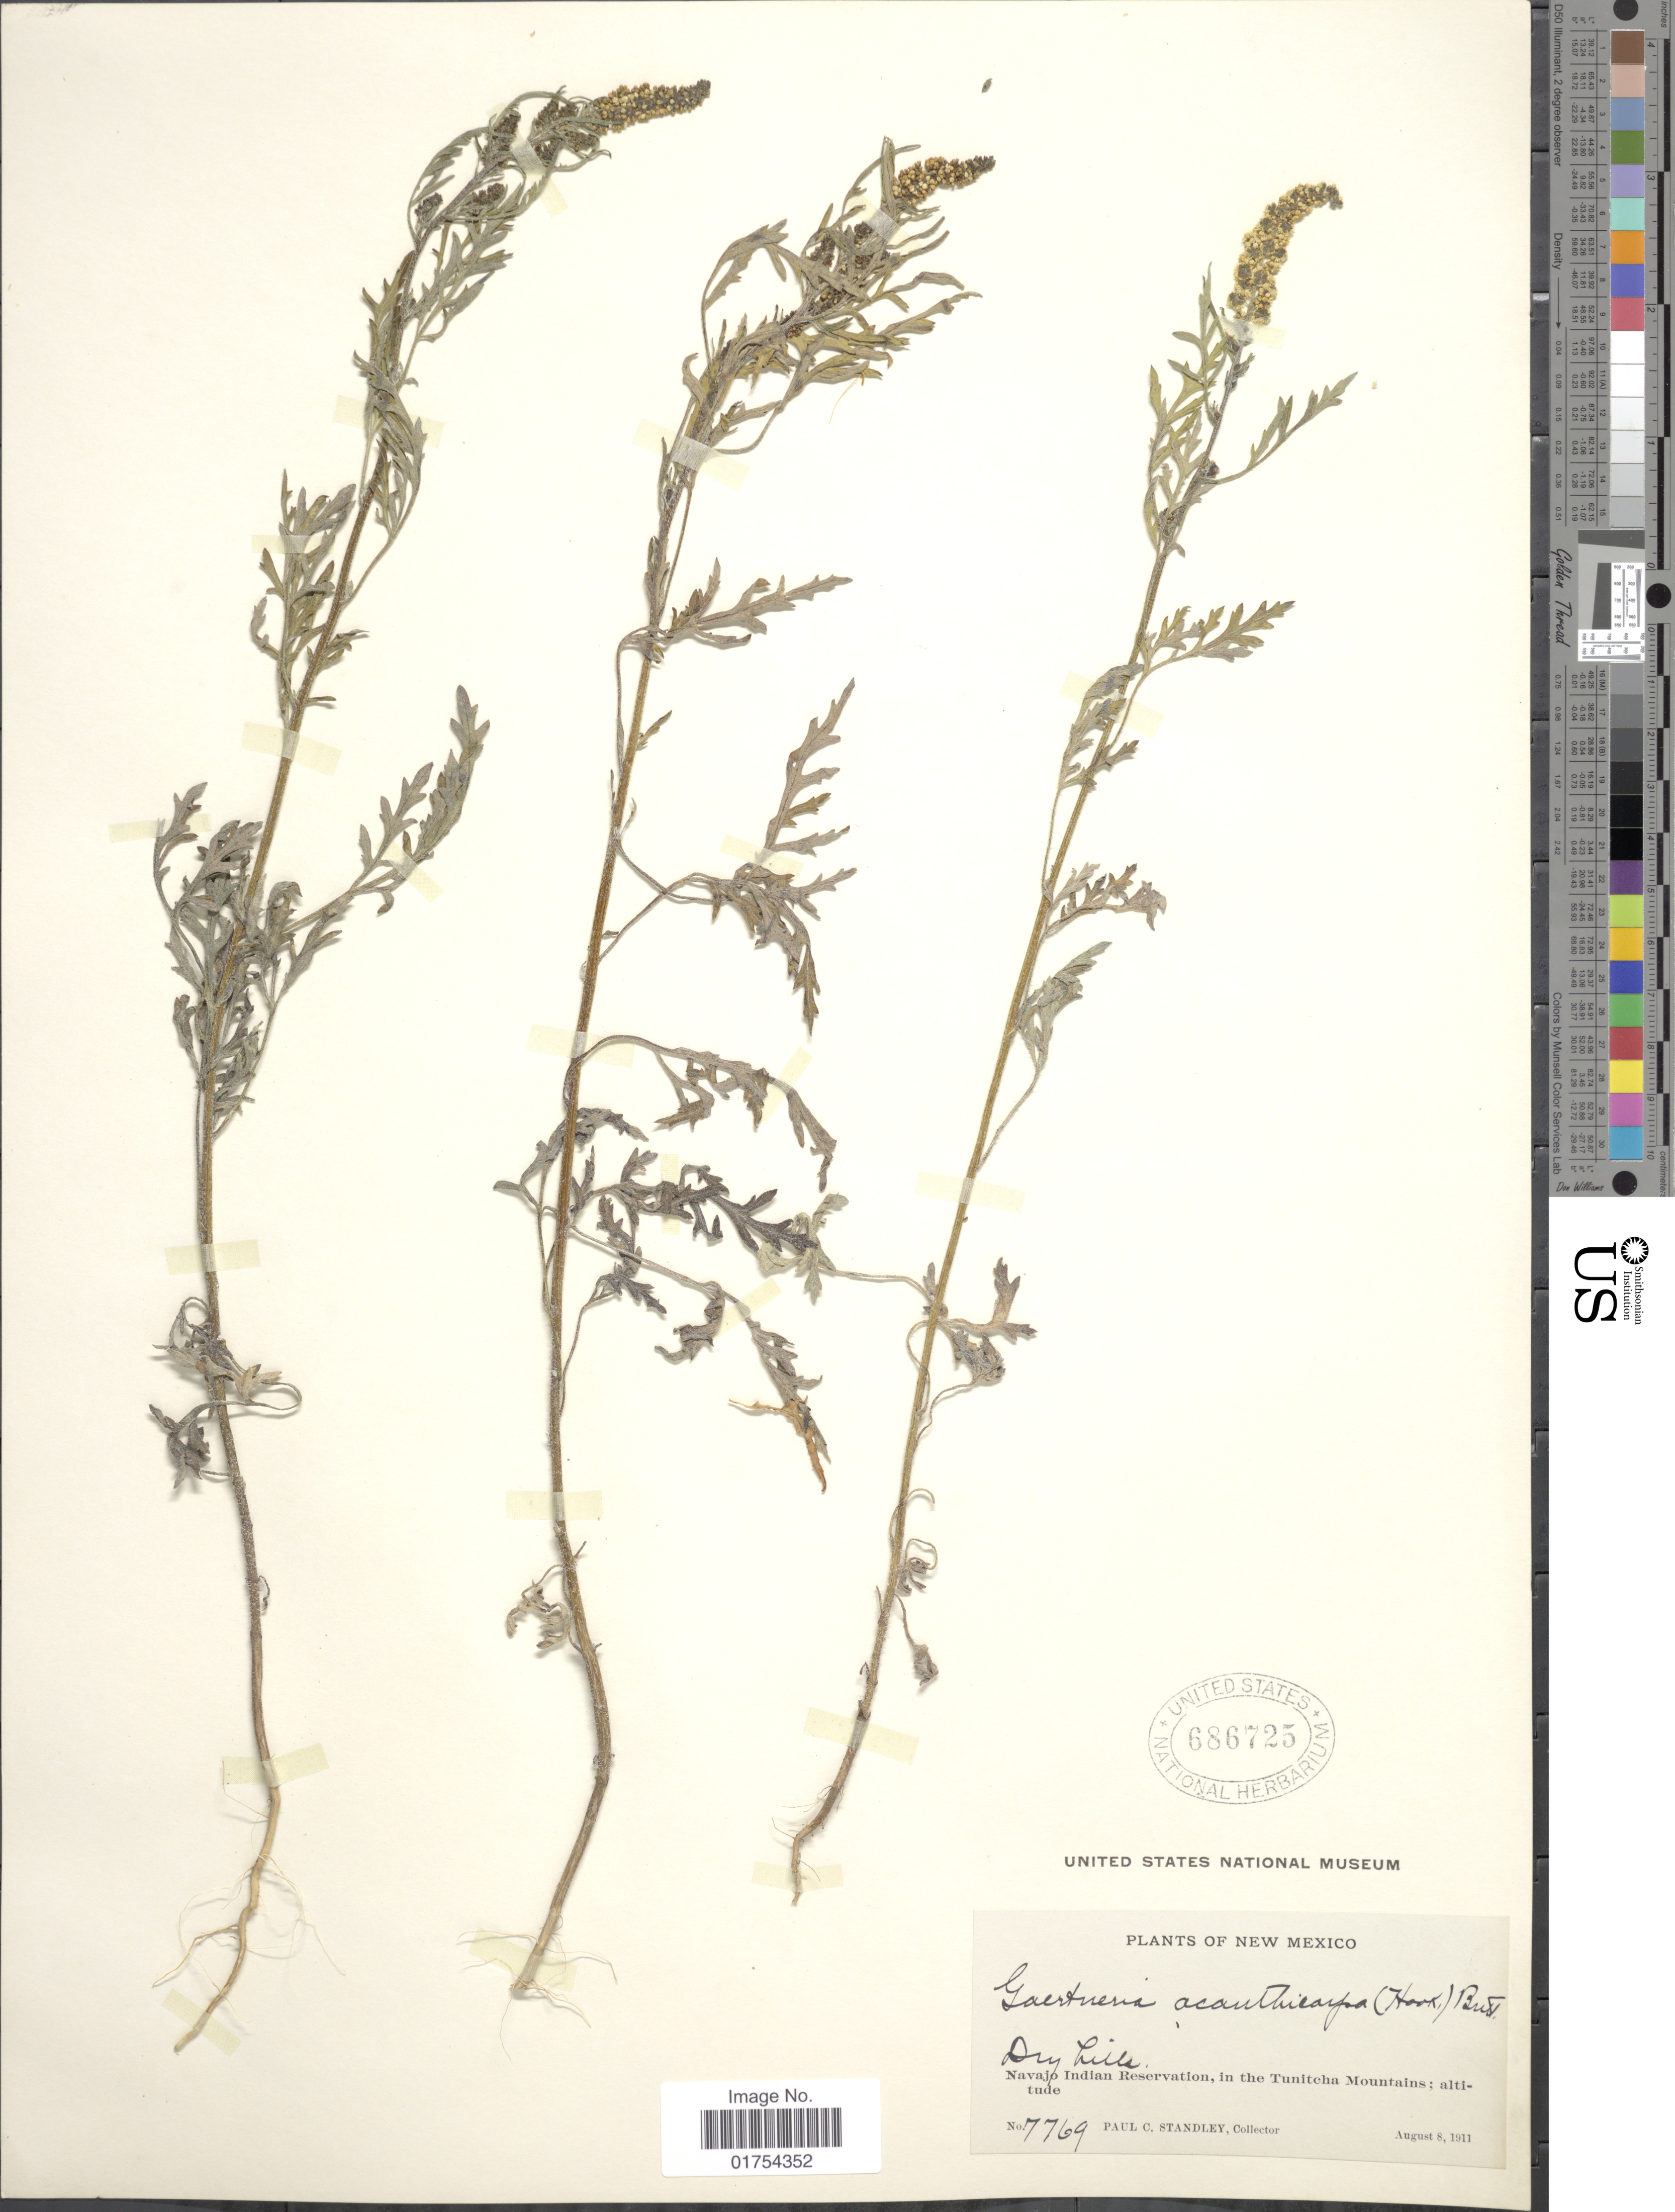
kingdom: Plantae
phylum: Tracheophyta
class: Magnoliopsida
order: Asterales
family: Asteraceae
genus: Franseria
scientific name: Franseria acanthicarpa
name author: Coville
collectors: P. C. Standley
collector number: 7769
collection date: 1911-08-08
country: United States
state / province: New Mexico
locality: Navajo Indian Reservation, in the Tunitcha Mountains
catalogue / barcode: US 686725